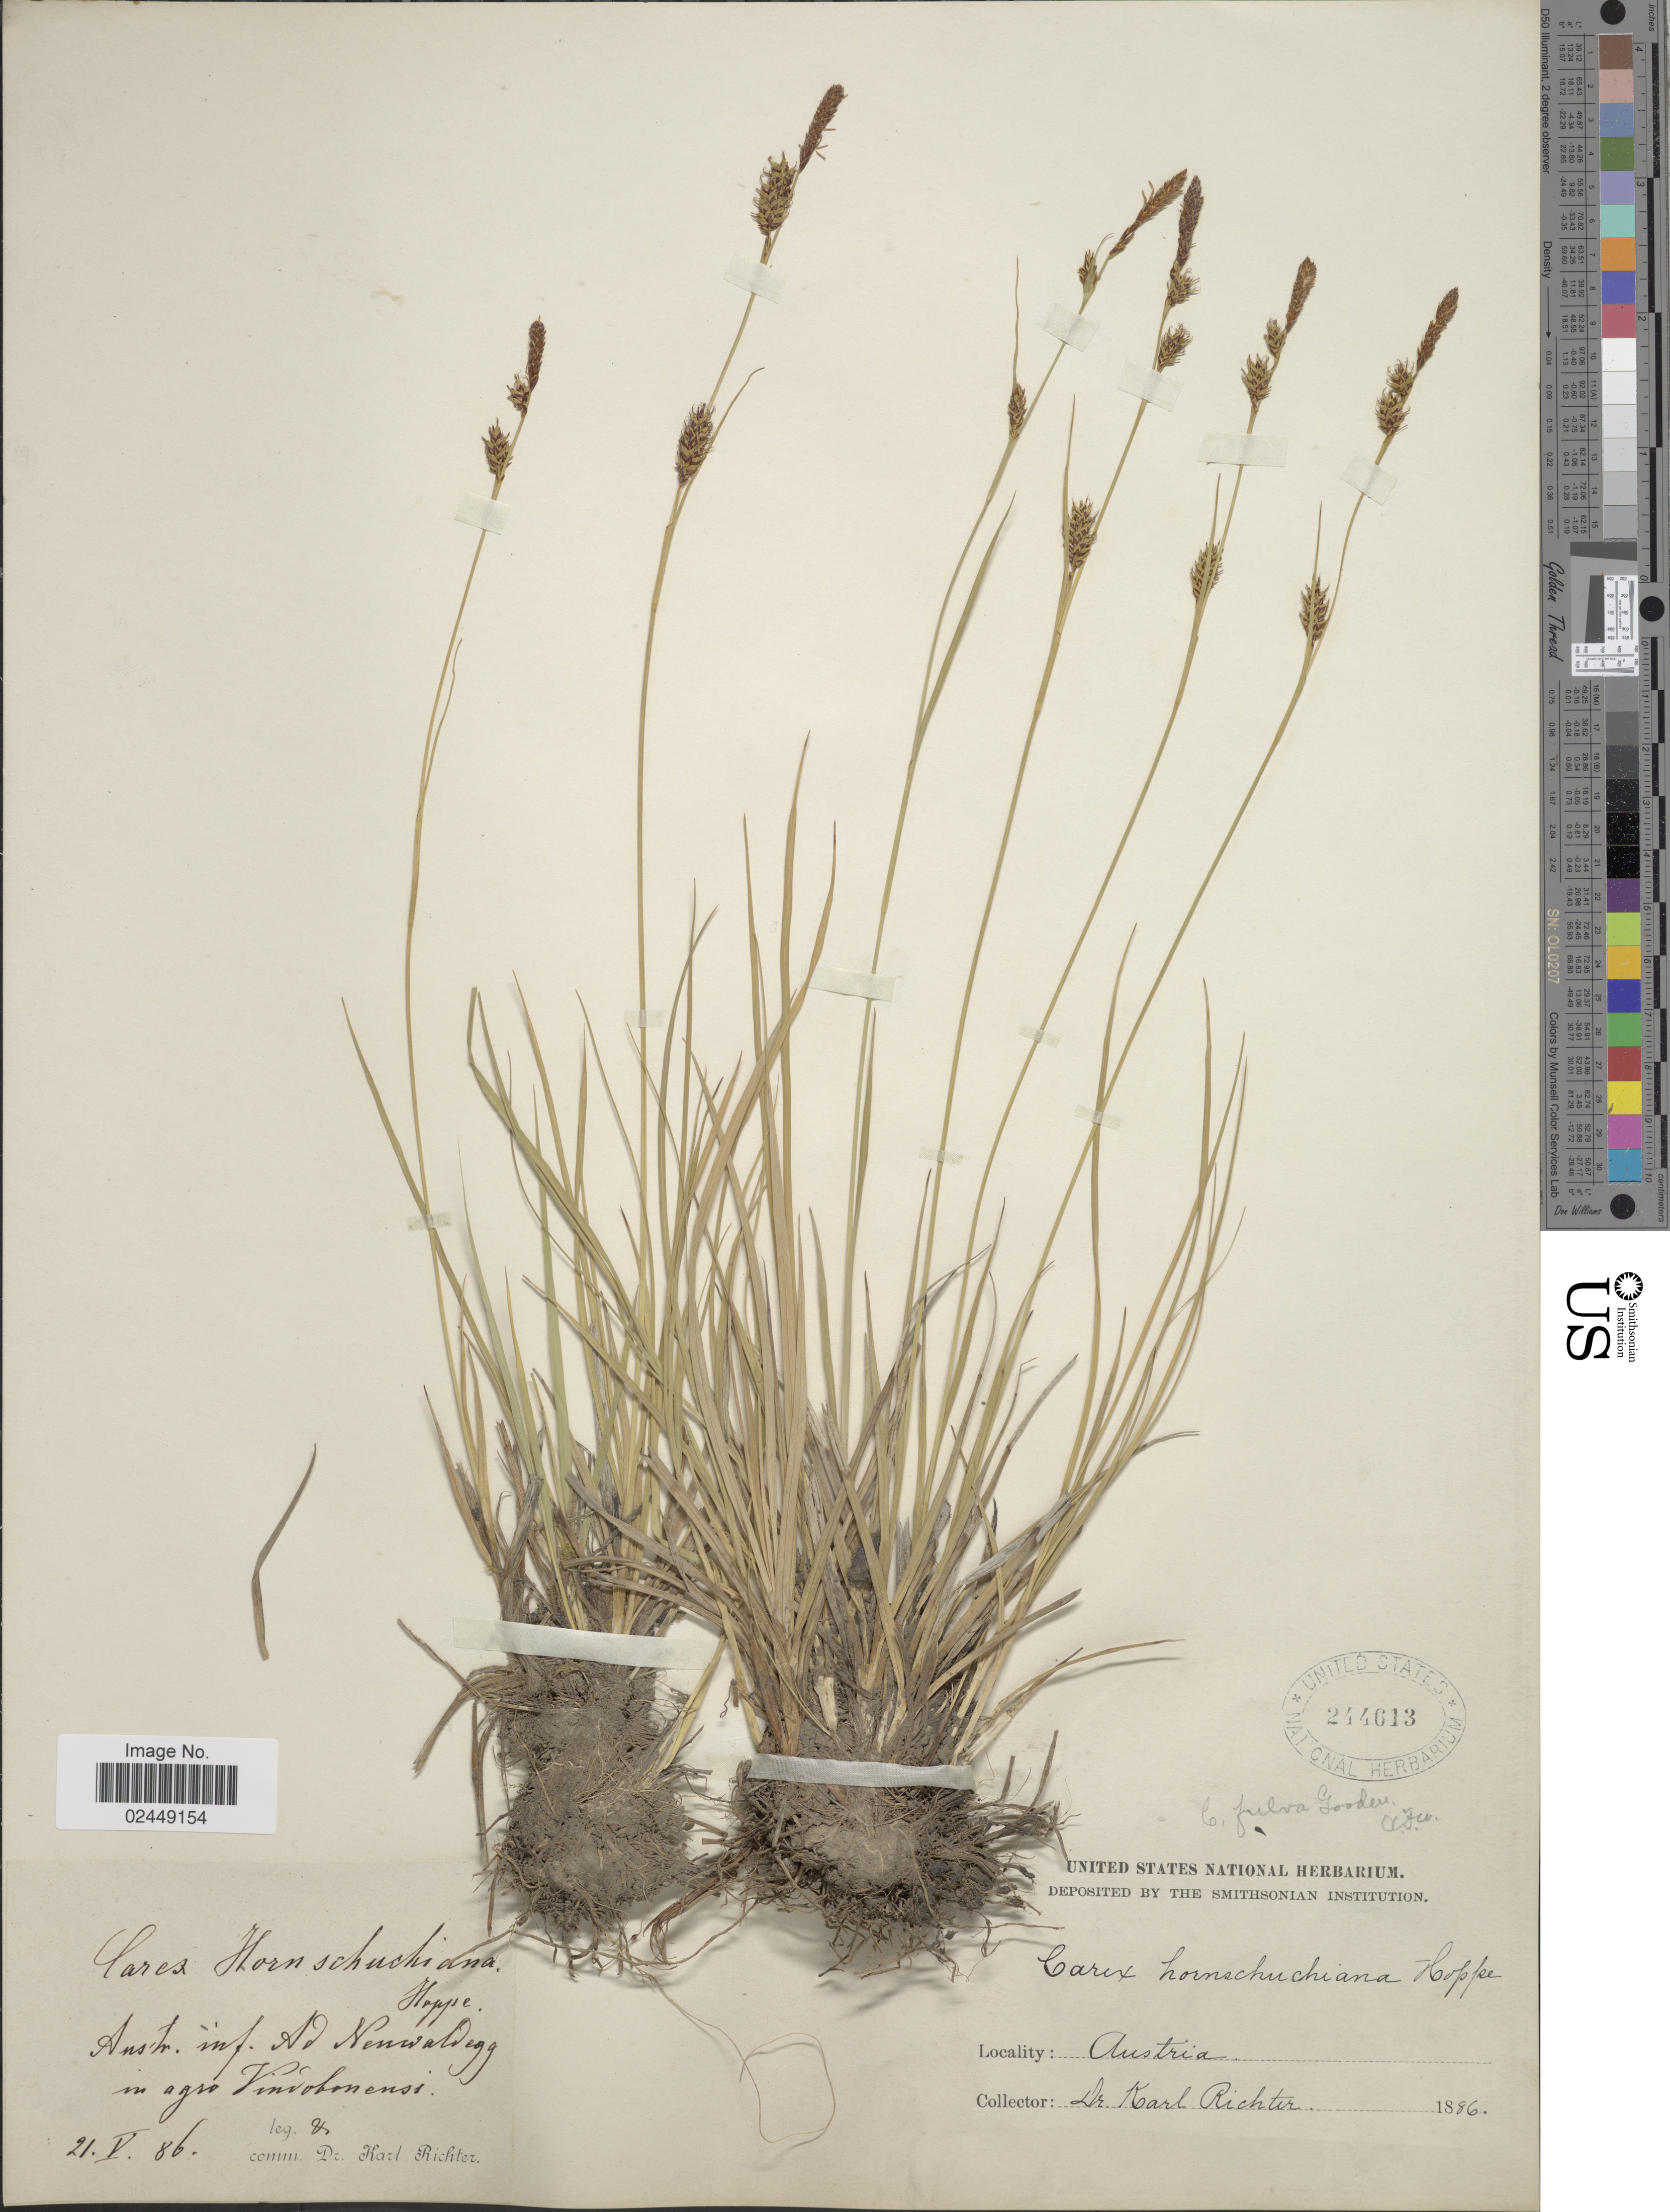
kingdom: Plantae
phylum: Tracheophyta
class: Liliopsida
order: Poales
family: Cyperaceae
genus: Carex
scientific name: Carex x fulva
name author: Gooden.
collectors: K. Richter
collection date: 1886-05-21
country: Austria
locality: Austr inf. Ad Neuwaldegg in agro [illegible text]bonensi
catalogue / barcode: US 244613